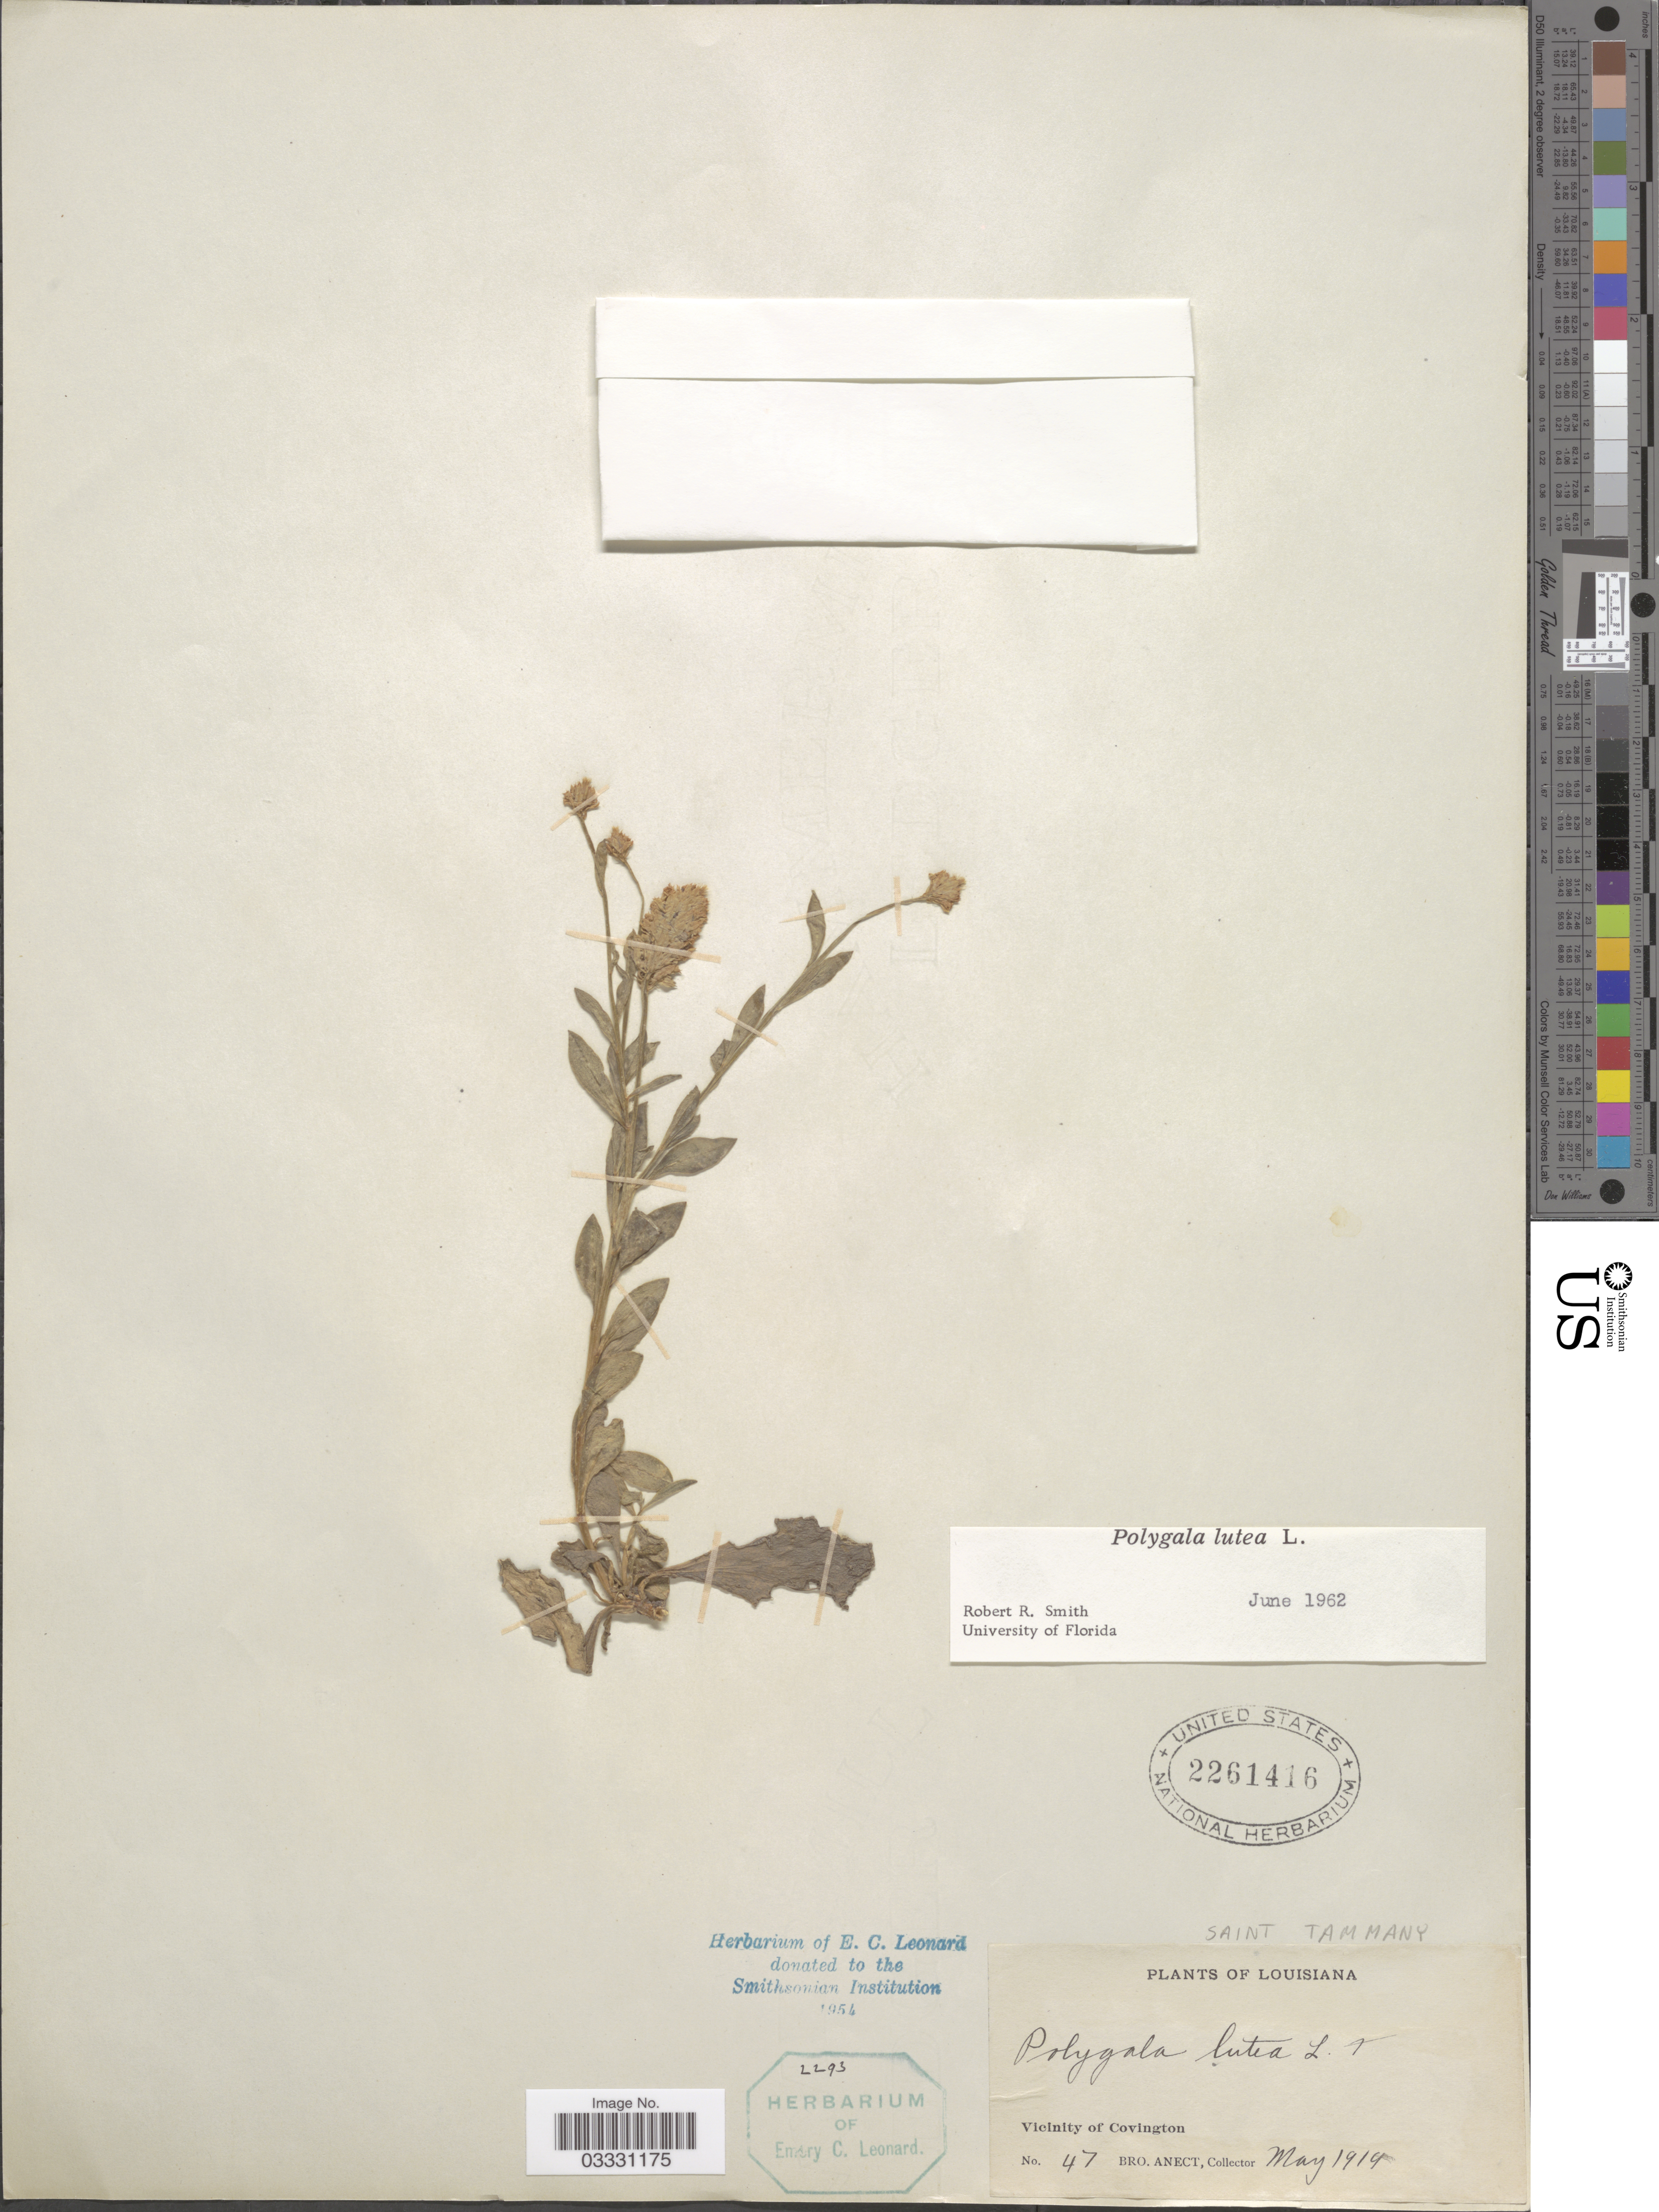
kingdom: Plantae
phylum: Tracheophyta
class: Magnoliopsida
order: Fabales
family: Polygalaceae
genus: Polygala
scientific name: Polygala lutea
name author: L.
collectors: B. Anect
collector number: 47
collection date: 1919-05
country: United States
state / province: Louisiana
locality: Saint Tammany. Vicinity of Covington.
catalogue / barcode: US 2261416